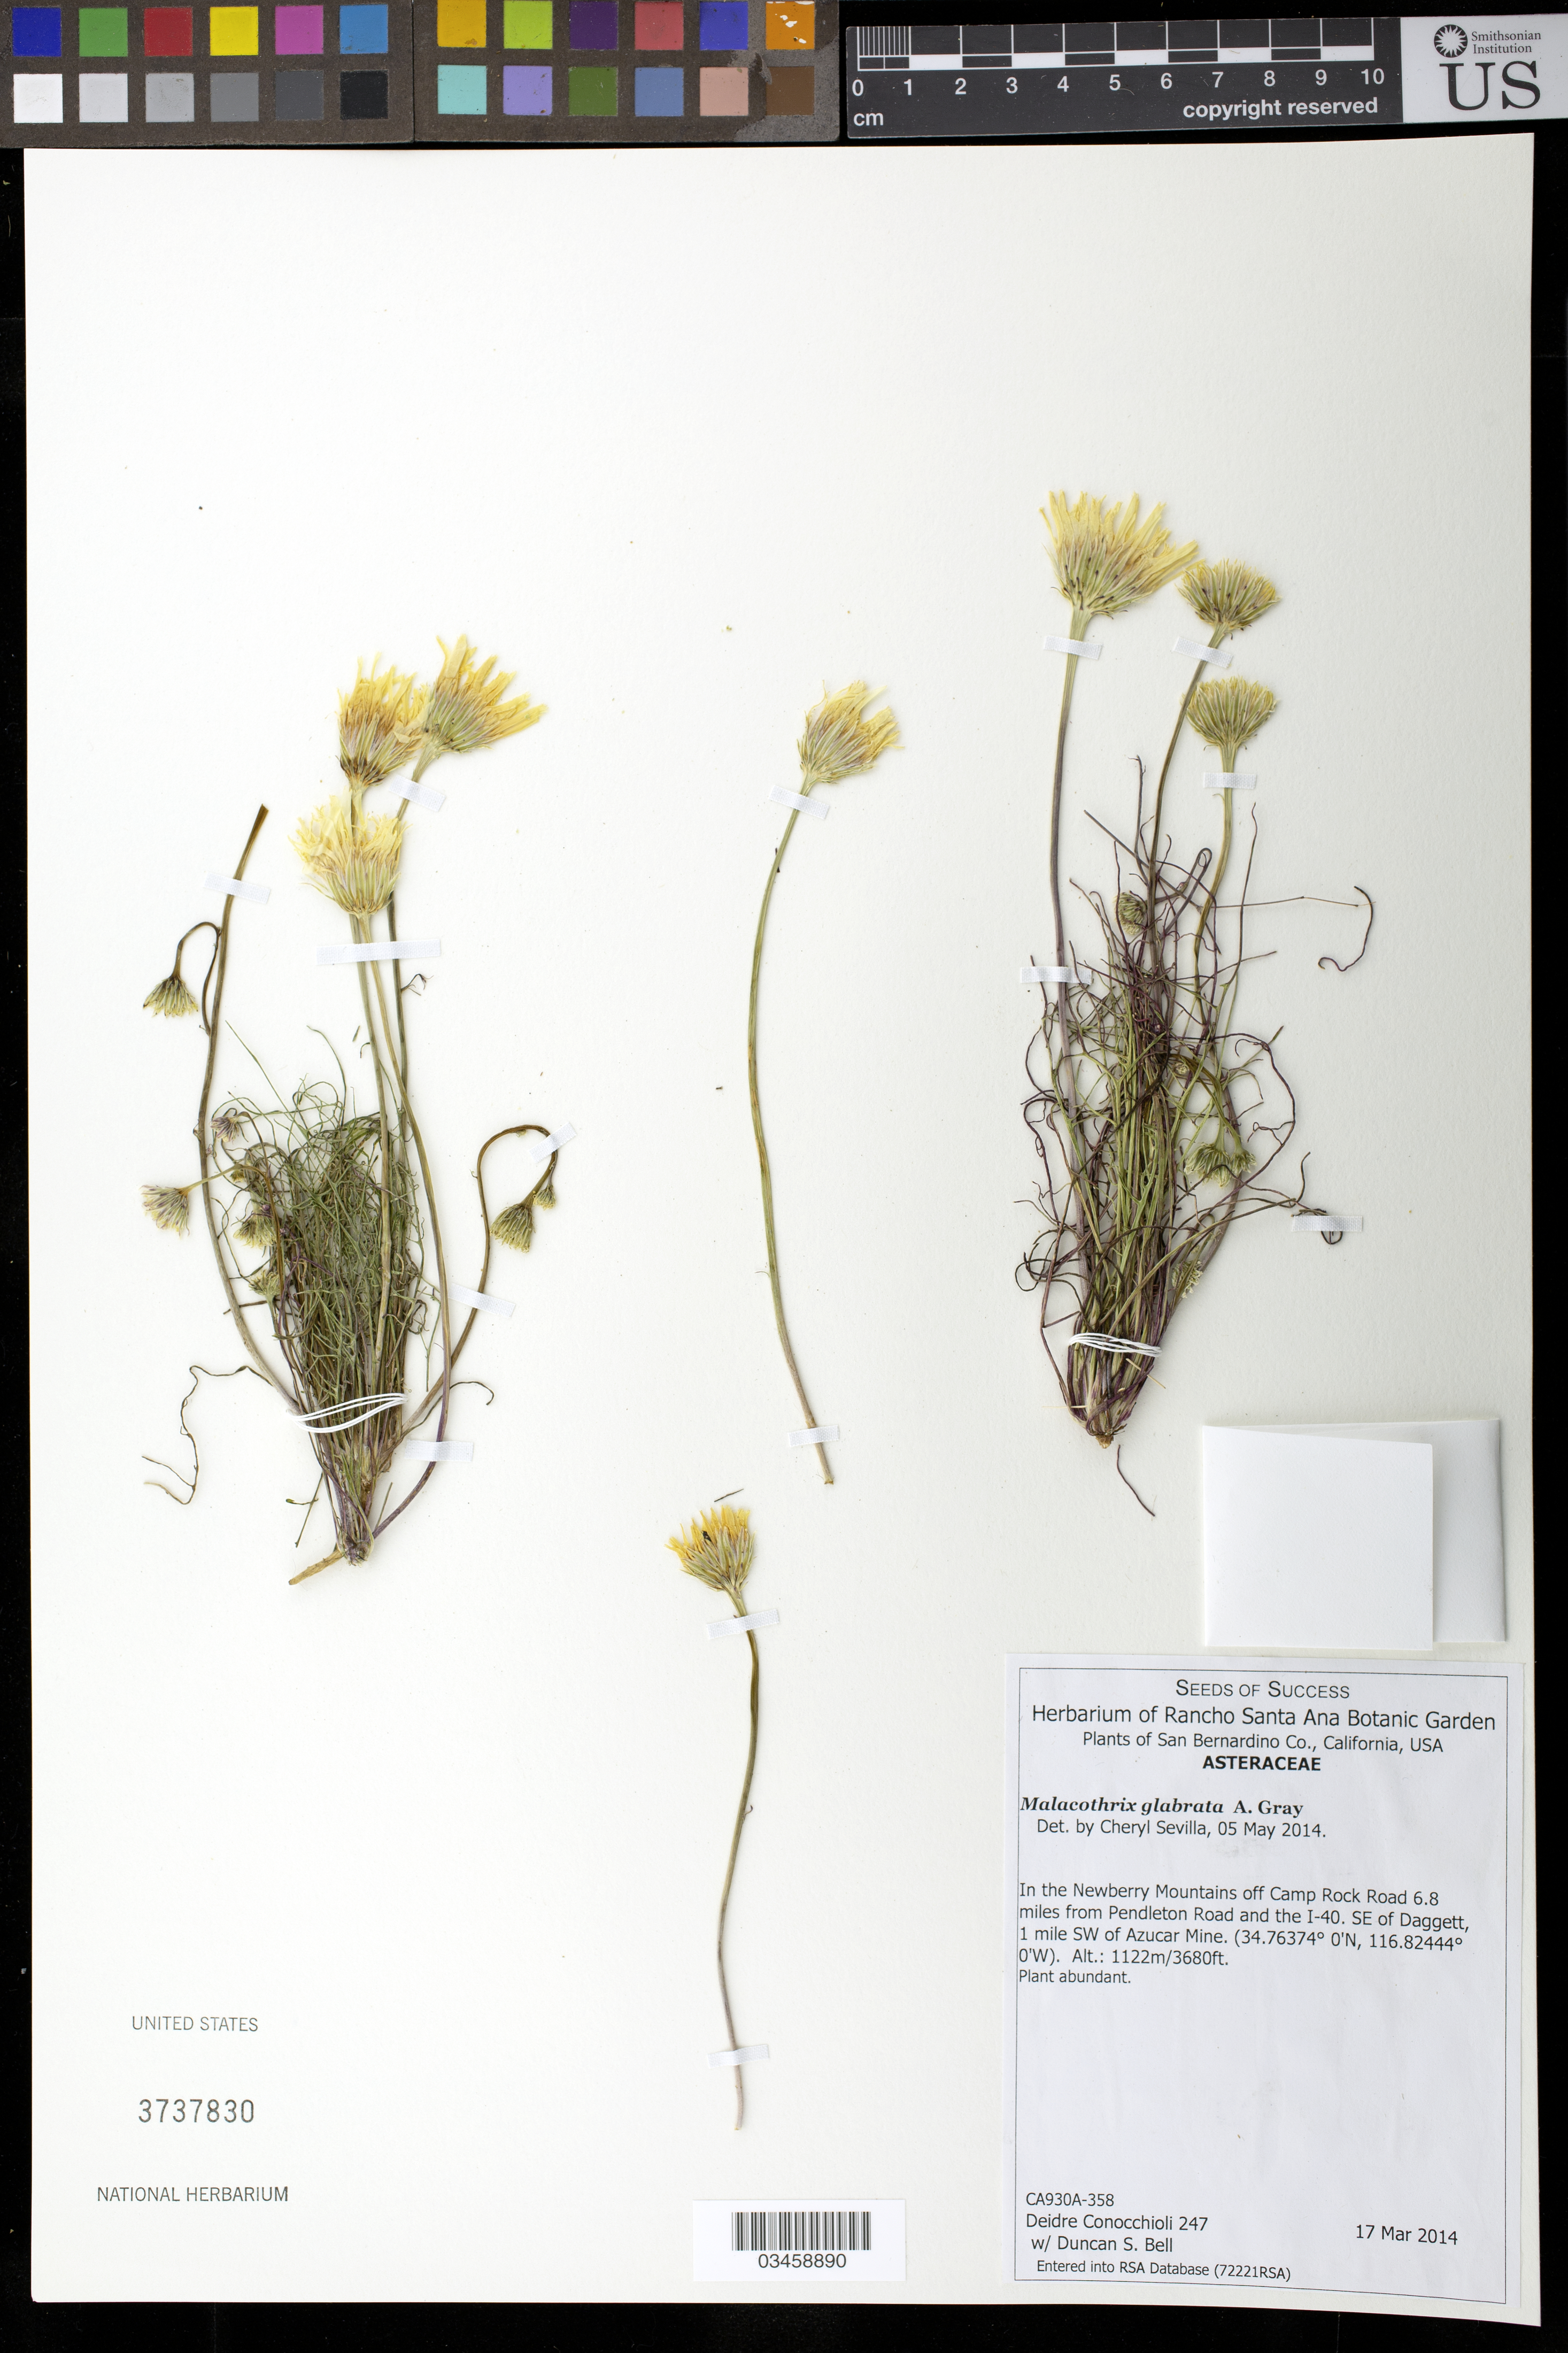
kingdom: Plantae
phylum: Tracheophyta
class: Magnoliopsida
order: Asterales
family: Asteraceae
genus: Malacothrix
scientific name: Malacothrix glabrata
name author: (A. Gray ex D.C. Eaton) A. Gray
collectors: D. Conocchioli & D. S. Bell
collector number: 247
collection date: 2014-03-17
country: United States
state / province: California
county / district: San Bernardino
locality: In the Newberry Mts off Camp Rock Road 6.8 mi. from Pendleton Road and the I-40. SE of Daggett, 1 mi. SW of Azucar Mine.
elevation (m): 1122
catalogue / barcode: US 3737830